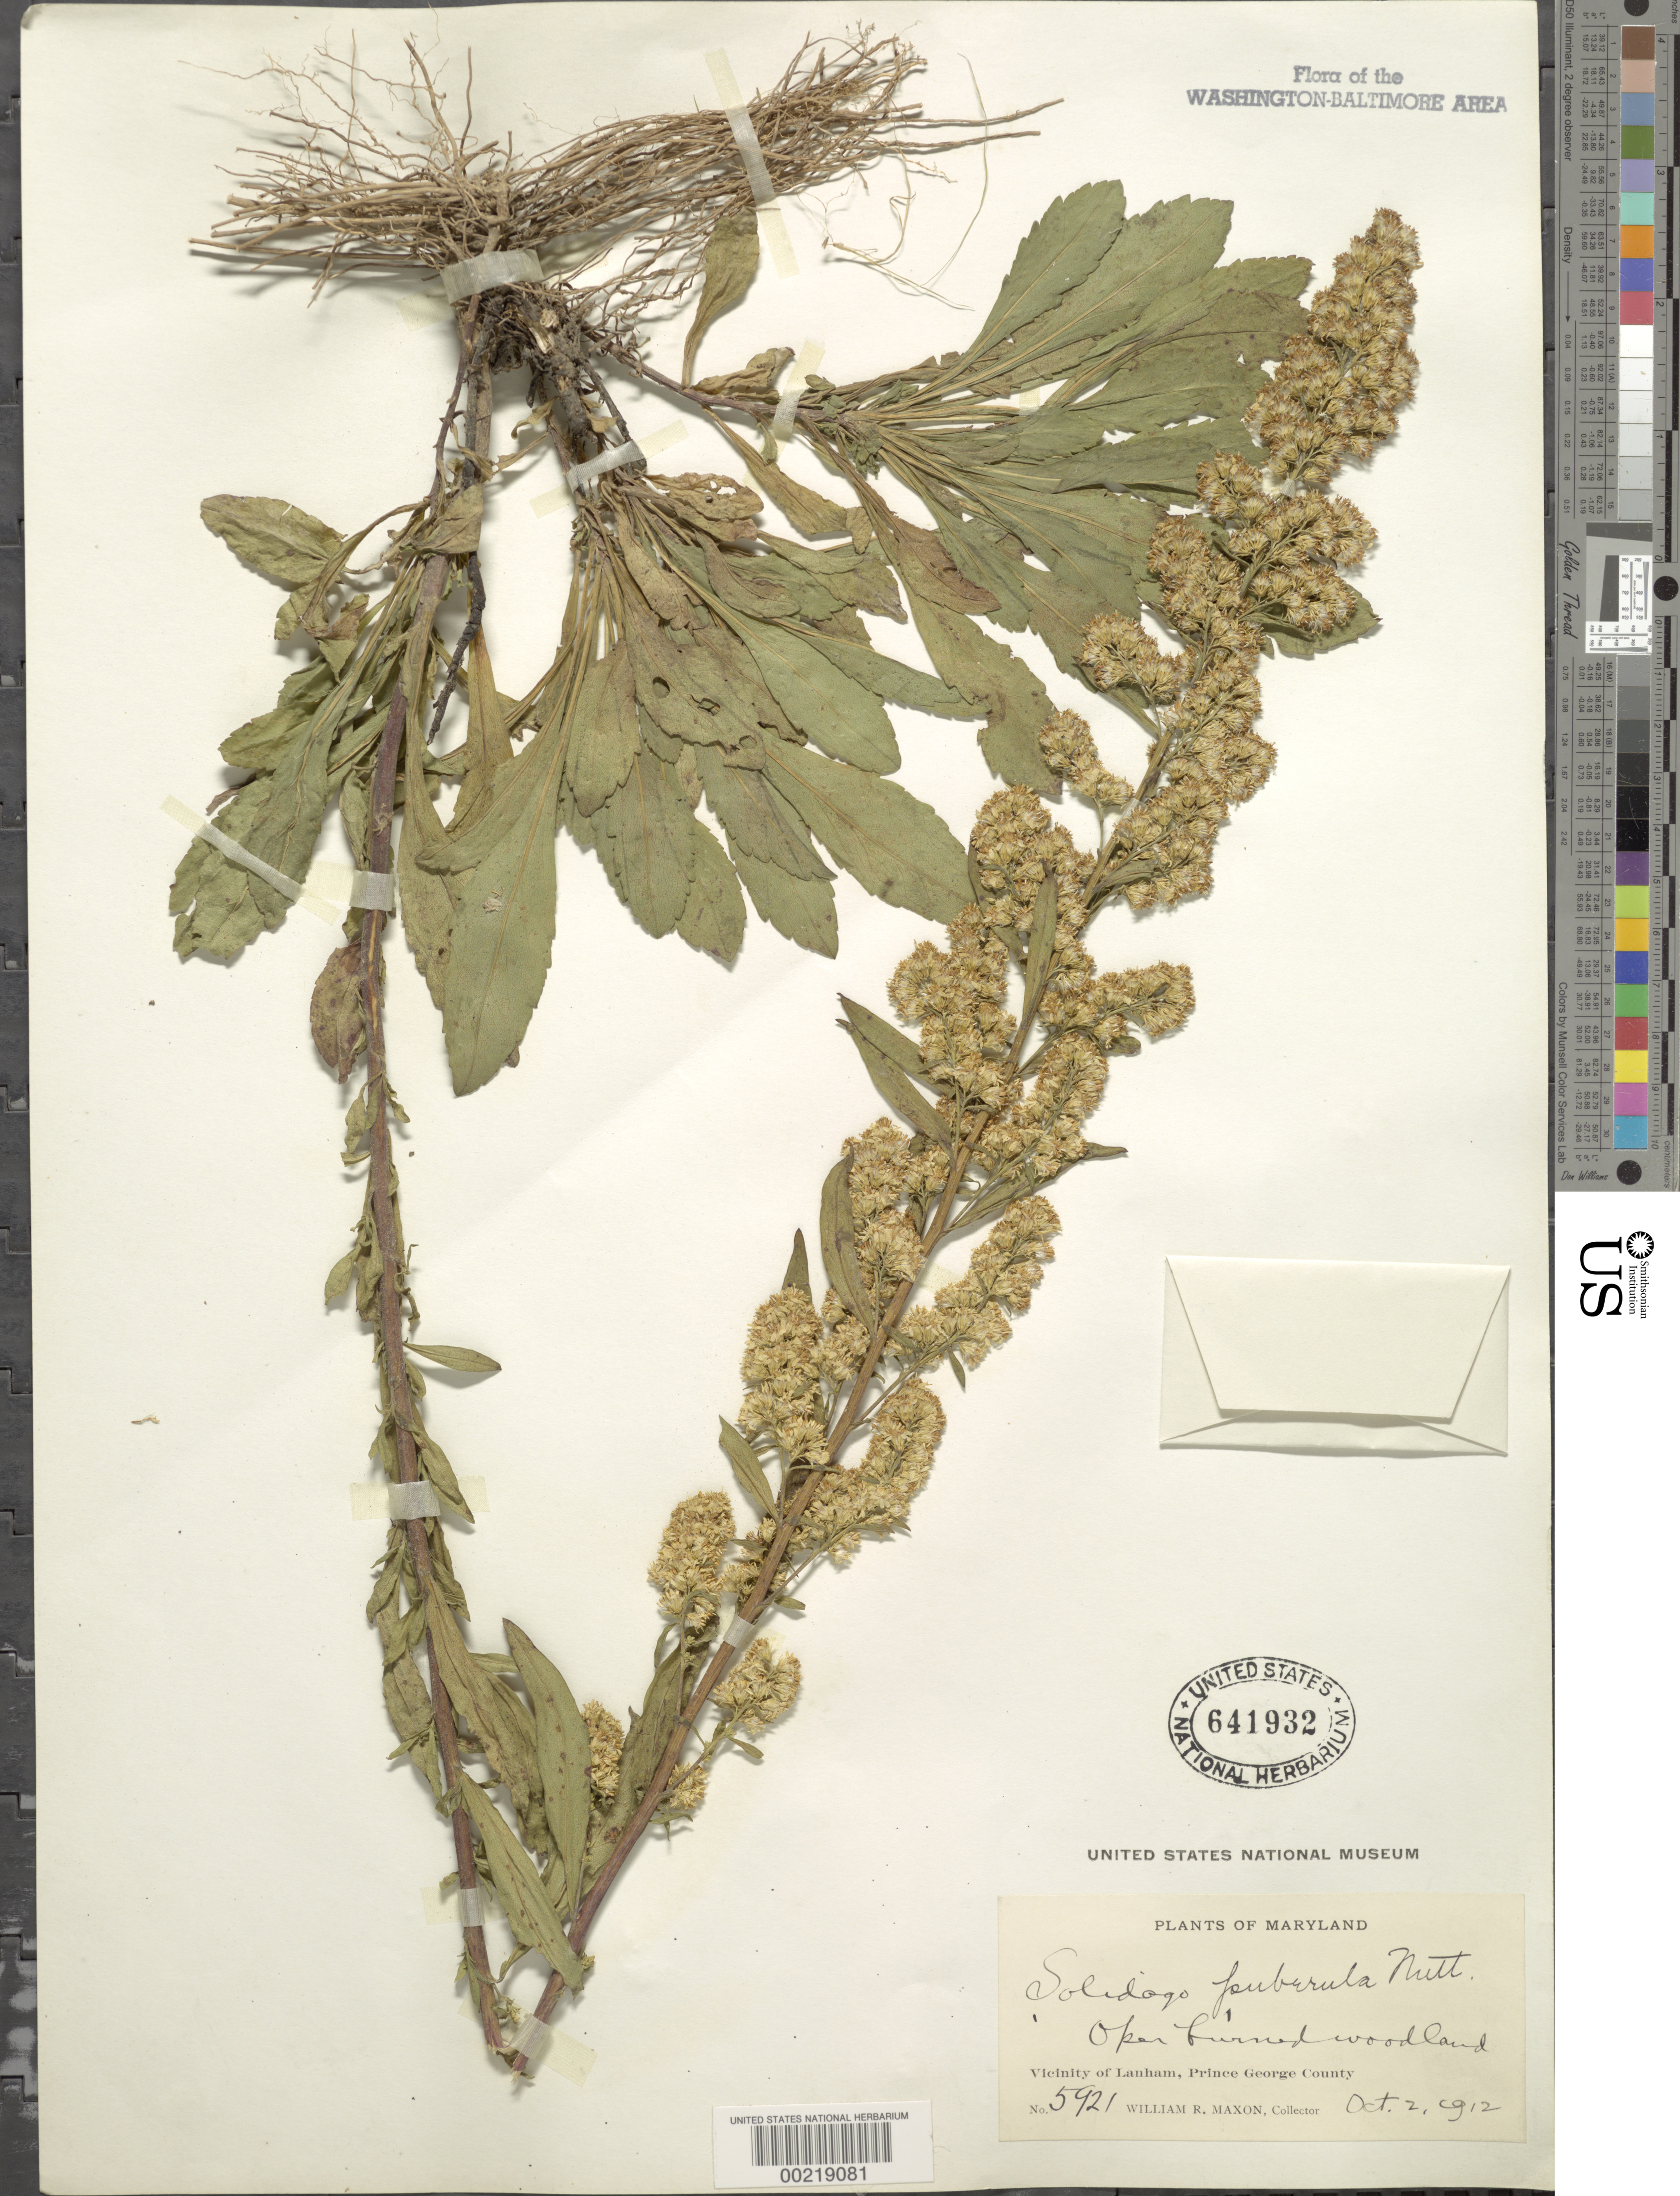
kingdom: Plantae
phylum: Tracheophyta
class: Magnoliopsida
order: Asterales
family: Asteraceae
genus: Solidago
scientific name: Solidago puberula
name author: Nutt.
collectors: W. R. Maxon & E. Baltars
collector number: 5921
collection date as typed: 02 Oct 1912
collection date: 1912-10-02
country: United States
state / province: Maryland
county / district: Prince George's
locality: Lanham vicinity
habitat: Open burned woodland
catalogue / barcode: US 641932